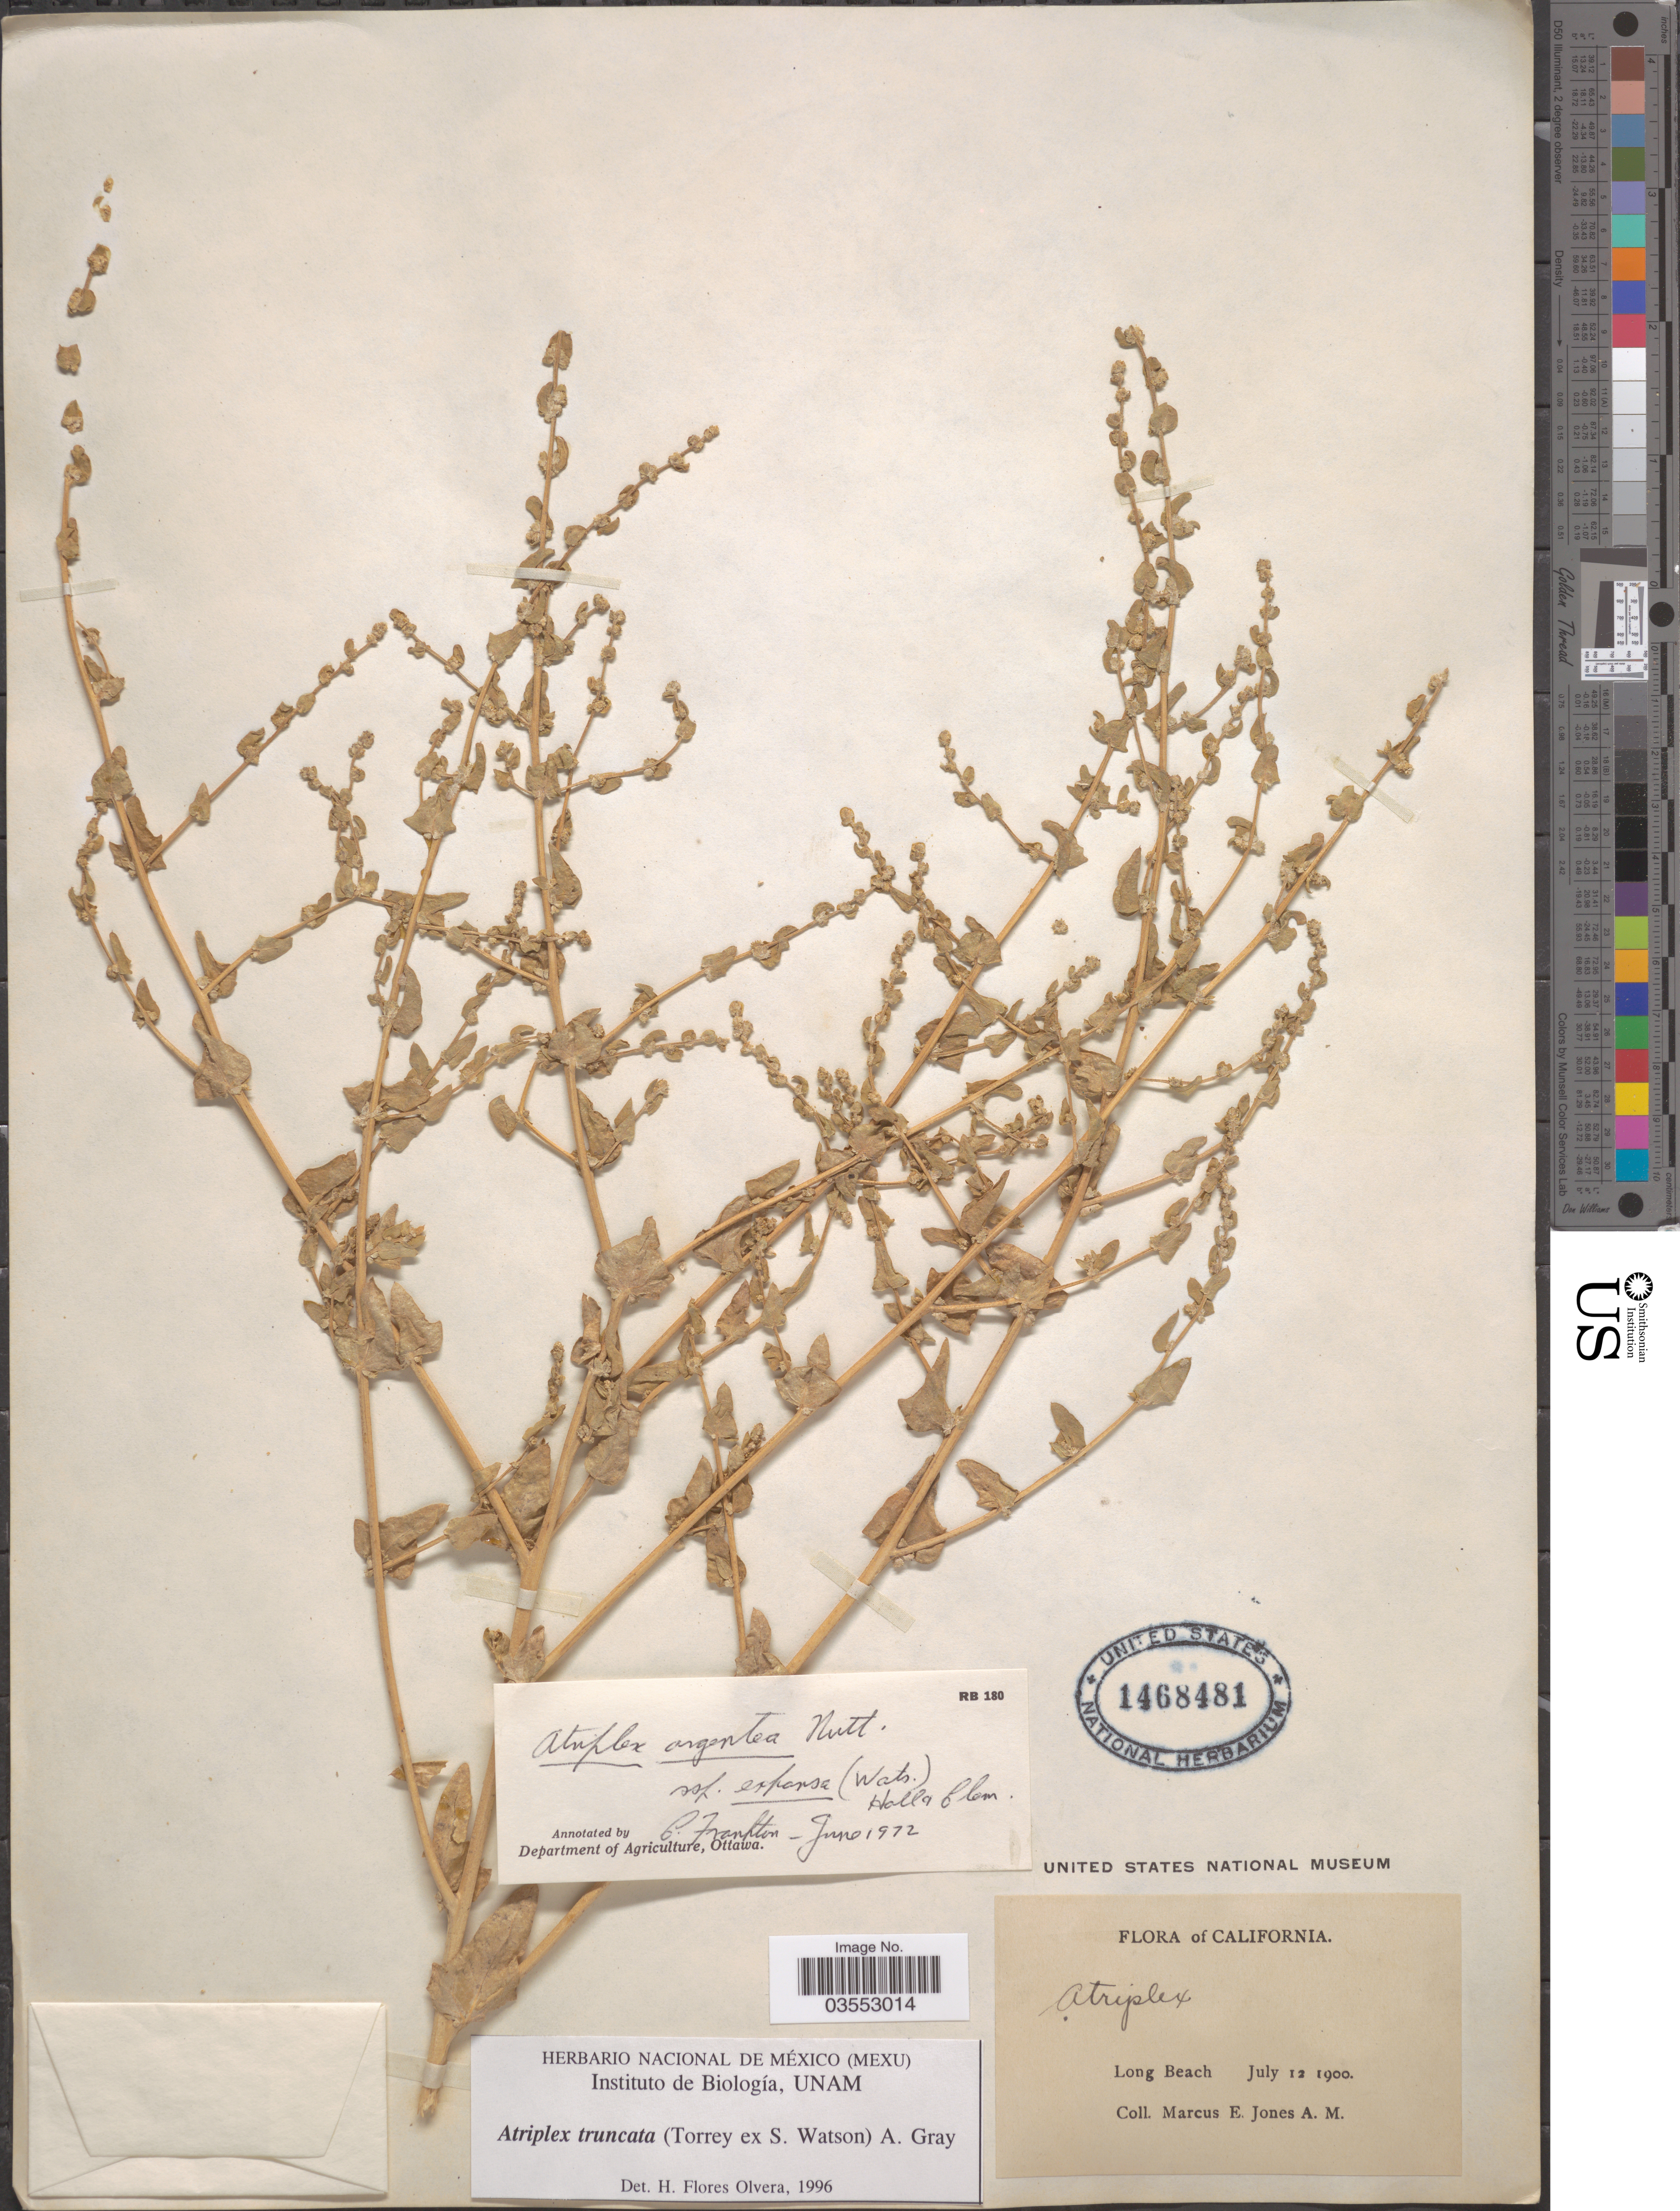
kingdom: Plantae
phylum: Tracheophyta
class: Magnoliopsida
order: Caryophyllales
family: Amaranthaceae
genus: Atriplex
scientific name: Atriplex truncata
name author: (Torr. ex S. Watson) A. Gray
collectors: M. E. Jones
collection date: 1900-07-12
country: United States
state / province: California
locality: Long Beach.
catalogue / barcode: US 1468481